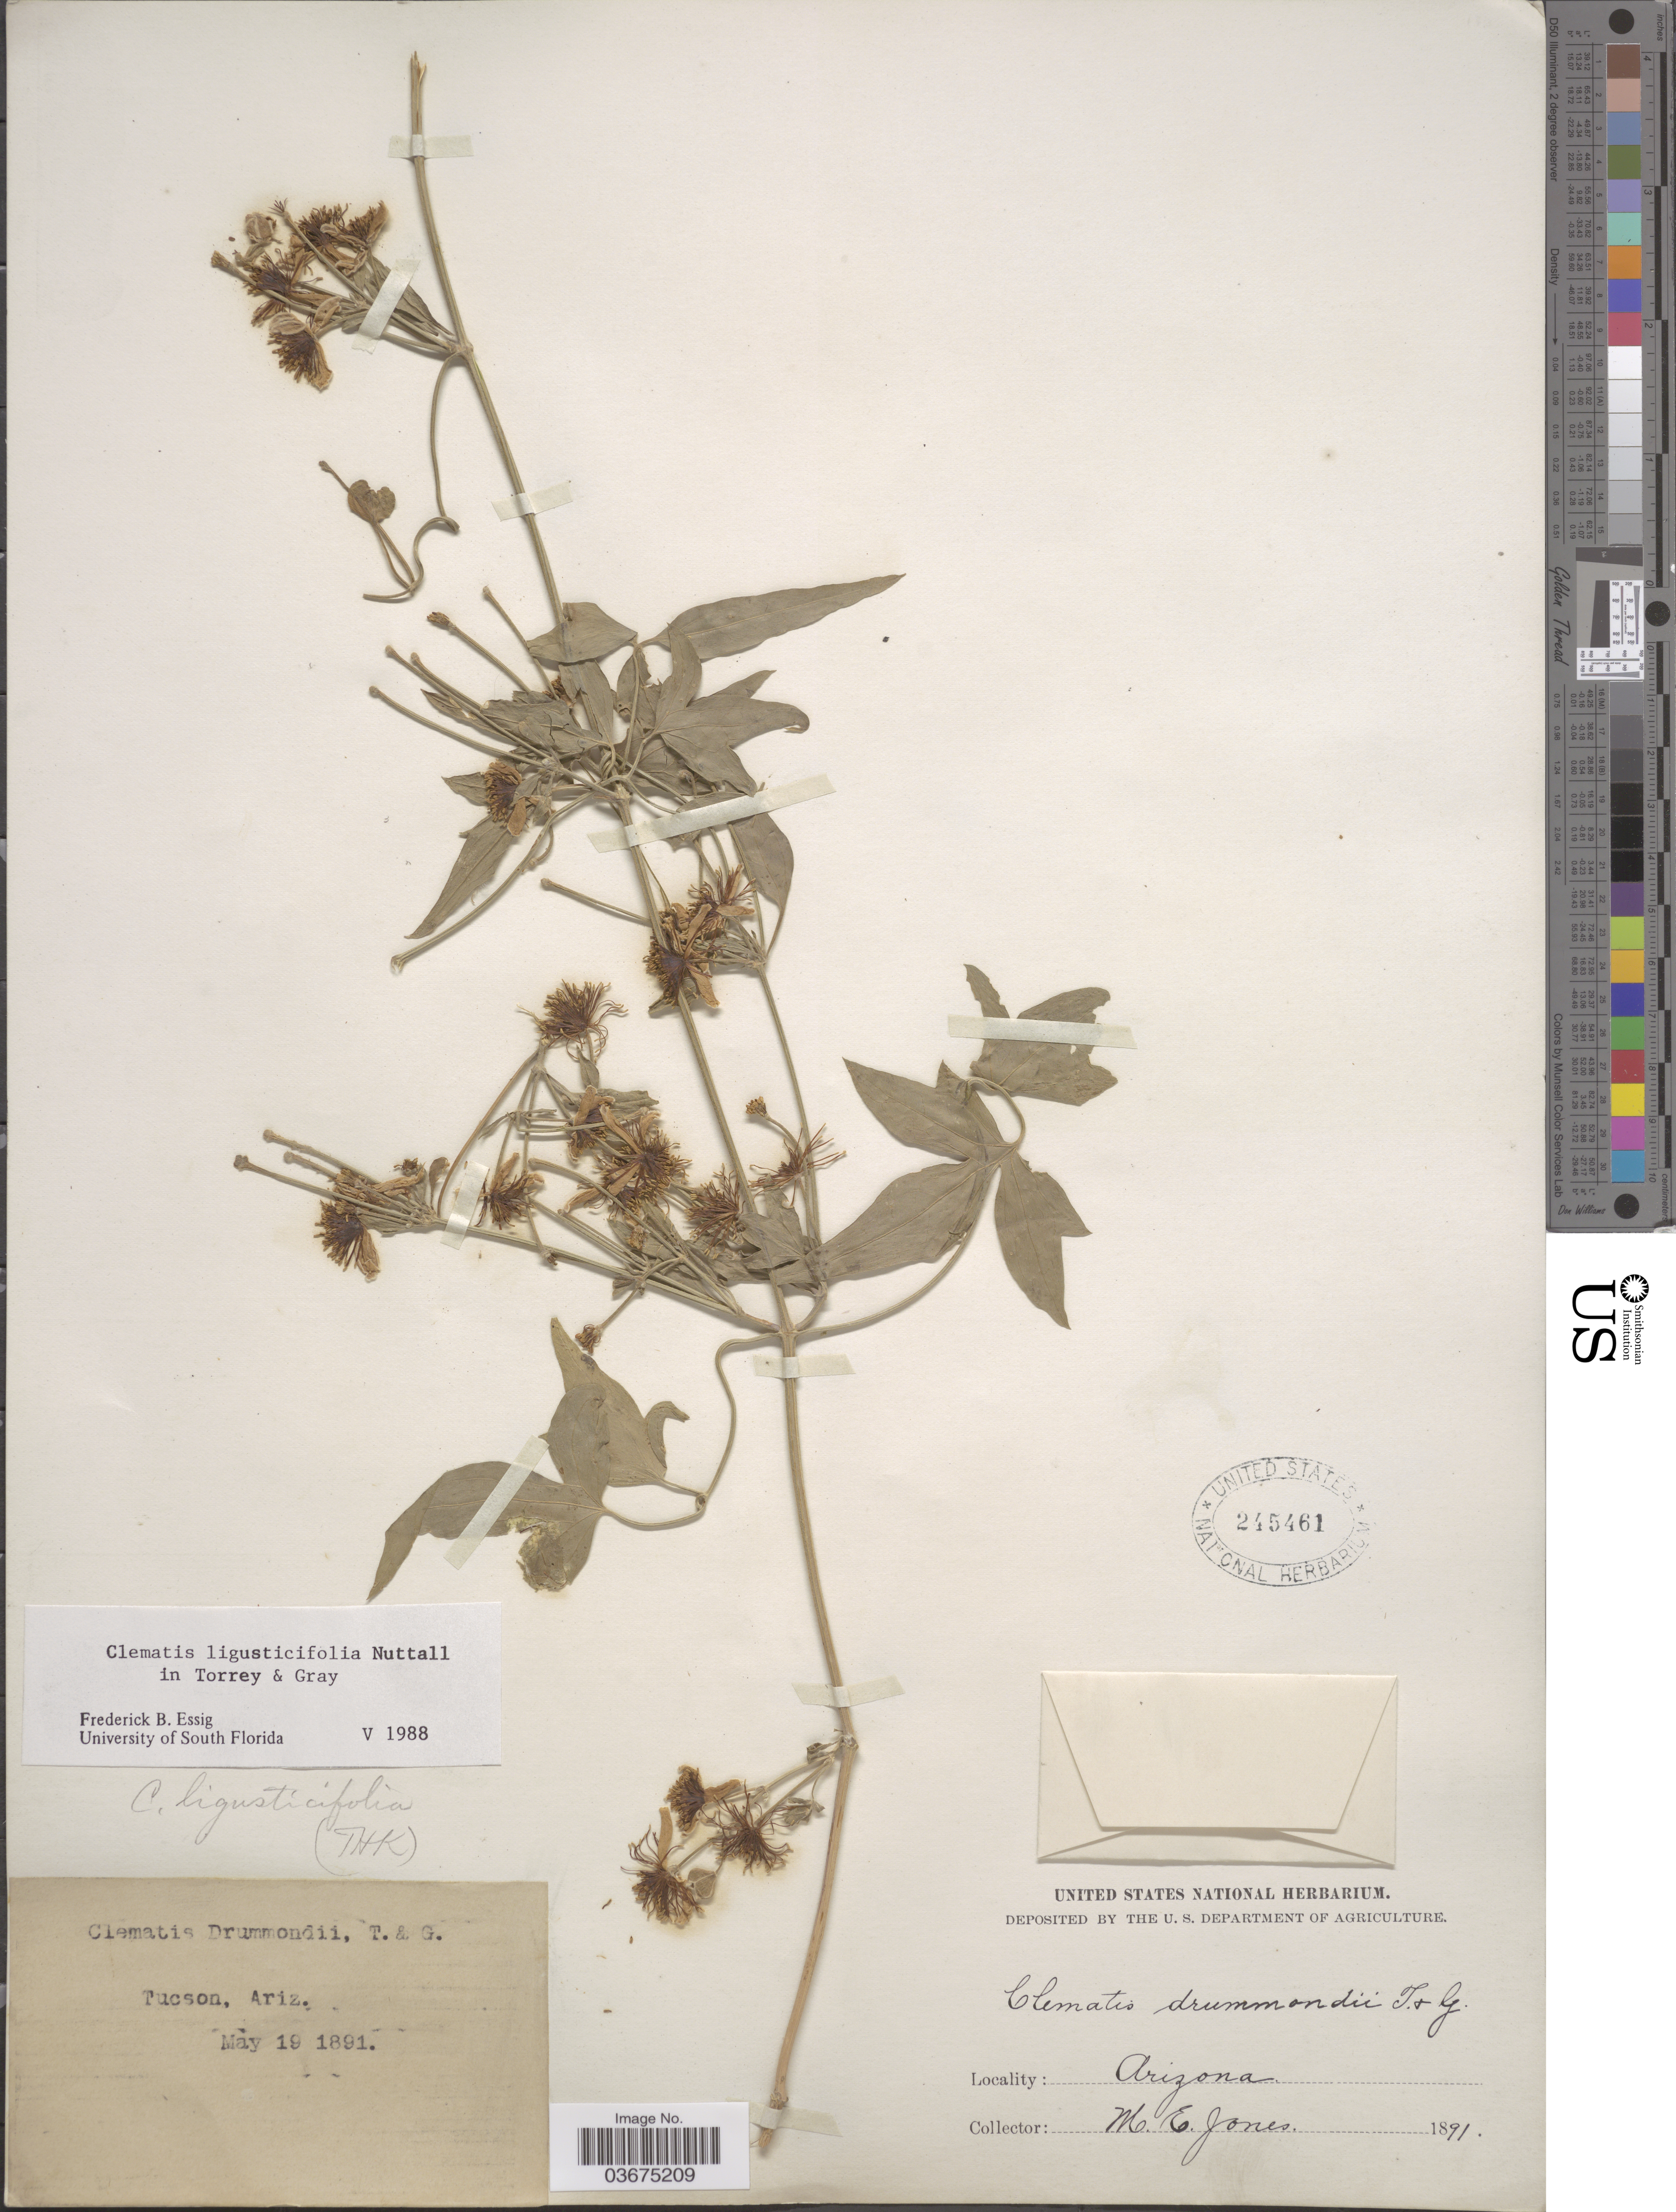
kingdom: Plantae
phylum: Tracheophyta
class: Magnoliopsida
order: Ranunculales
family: Ranunculaceae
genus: Clematis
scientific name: Clematis ligusticifolia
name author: Nutt.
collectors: M. E. Jones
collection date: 1891-05-19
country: United States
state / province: Arizona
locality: Tucson, Ariz.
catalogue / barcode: US 245461